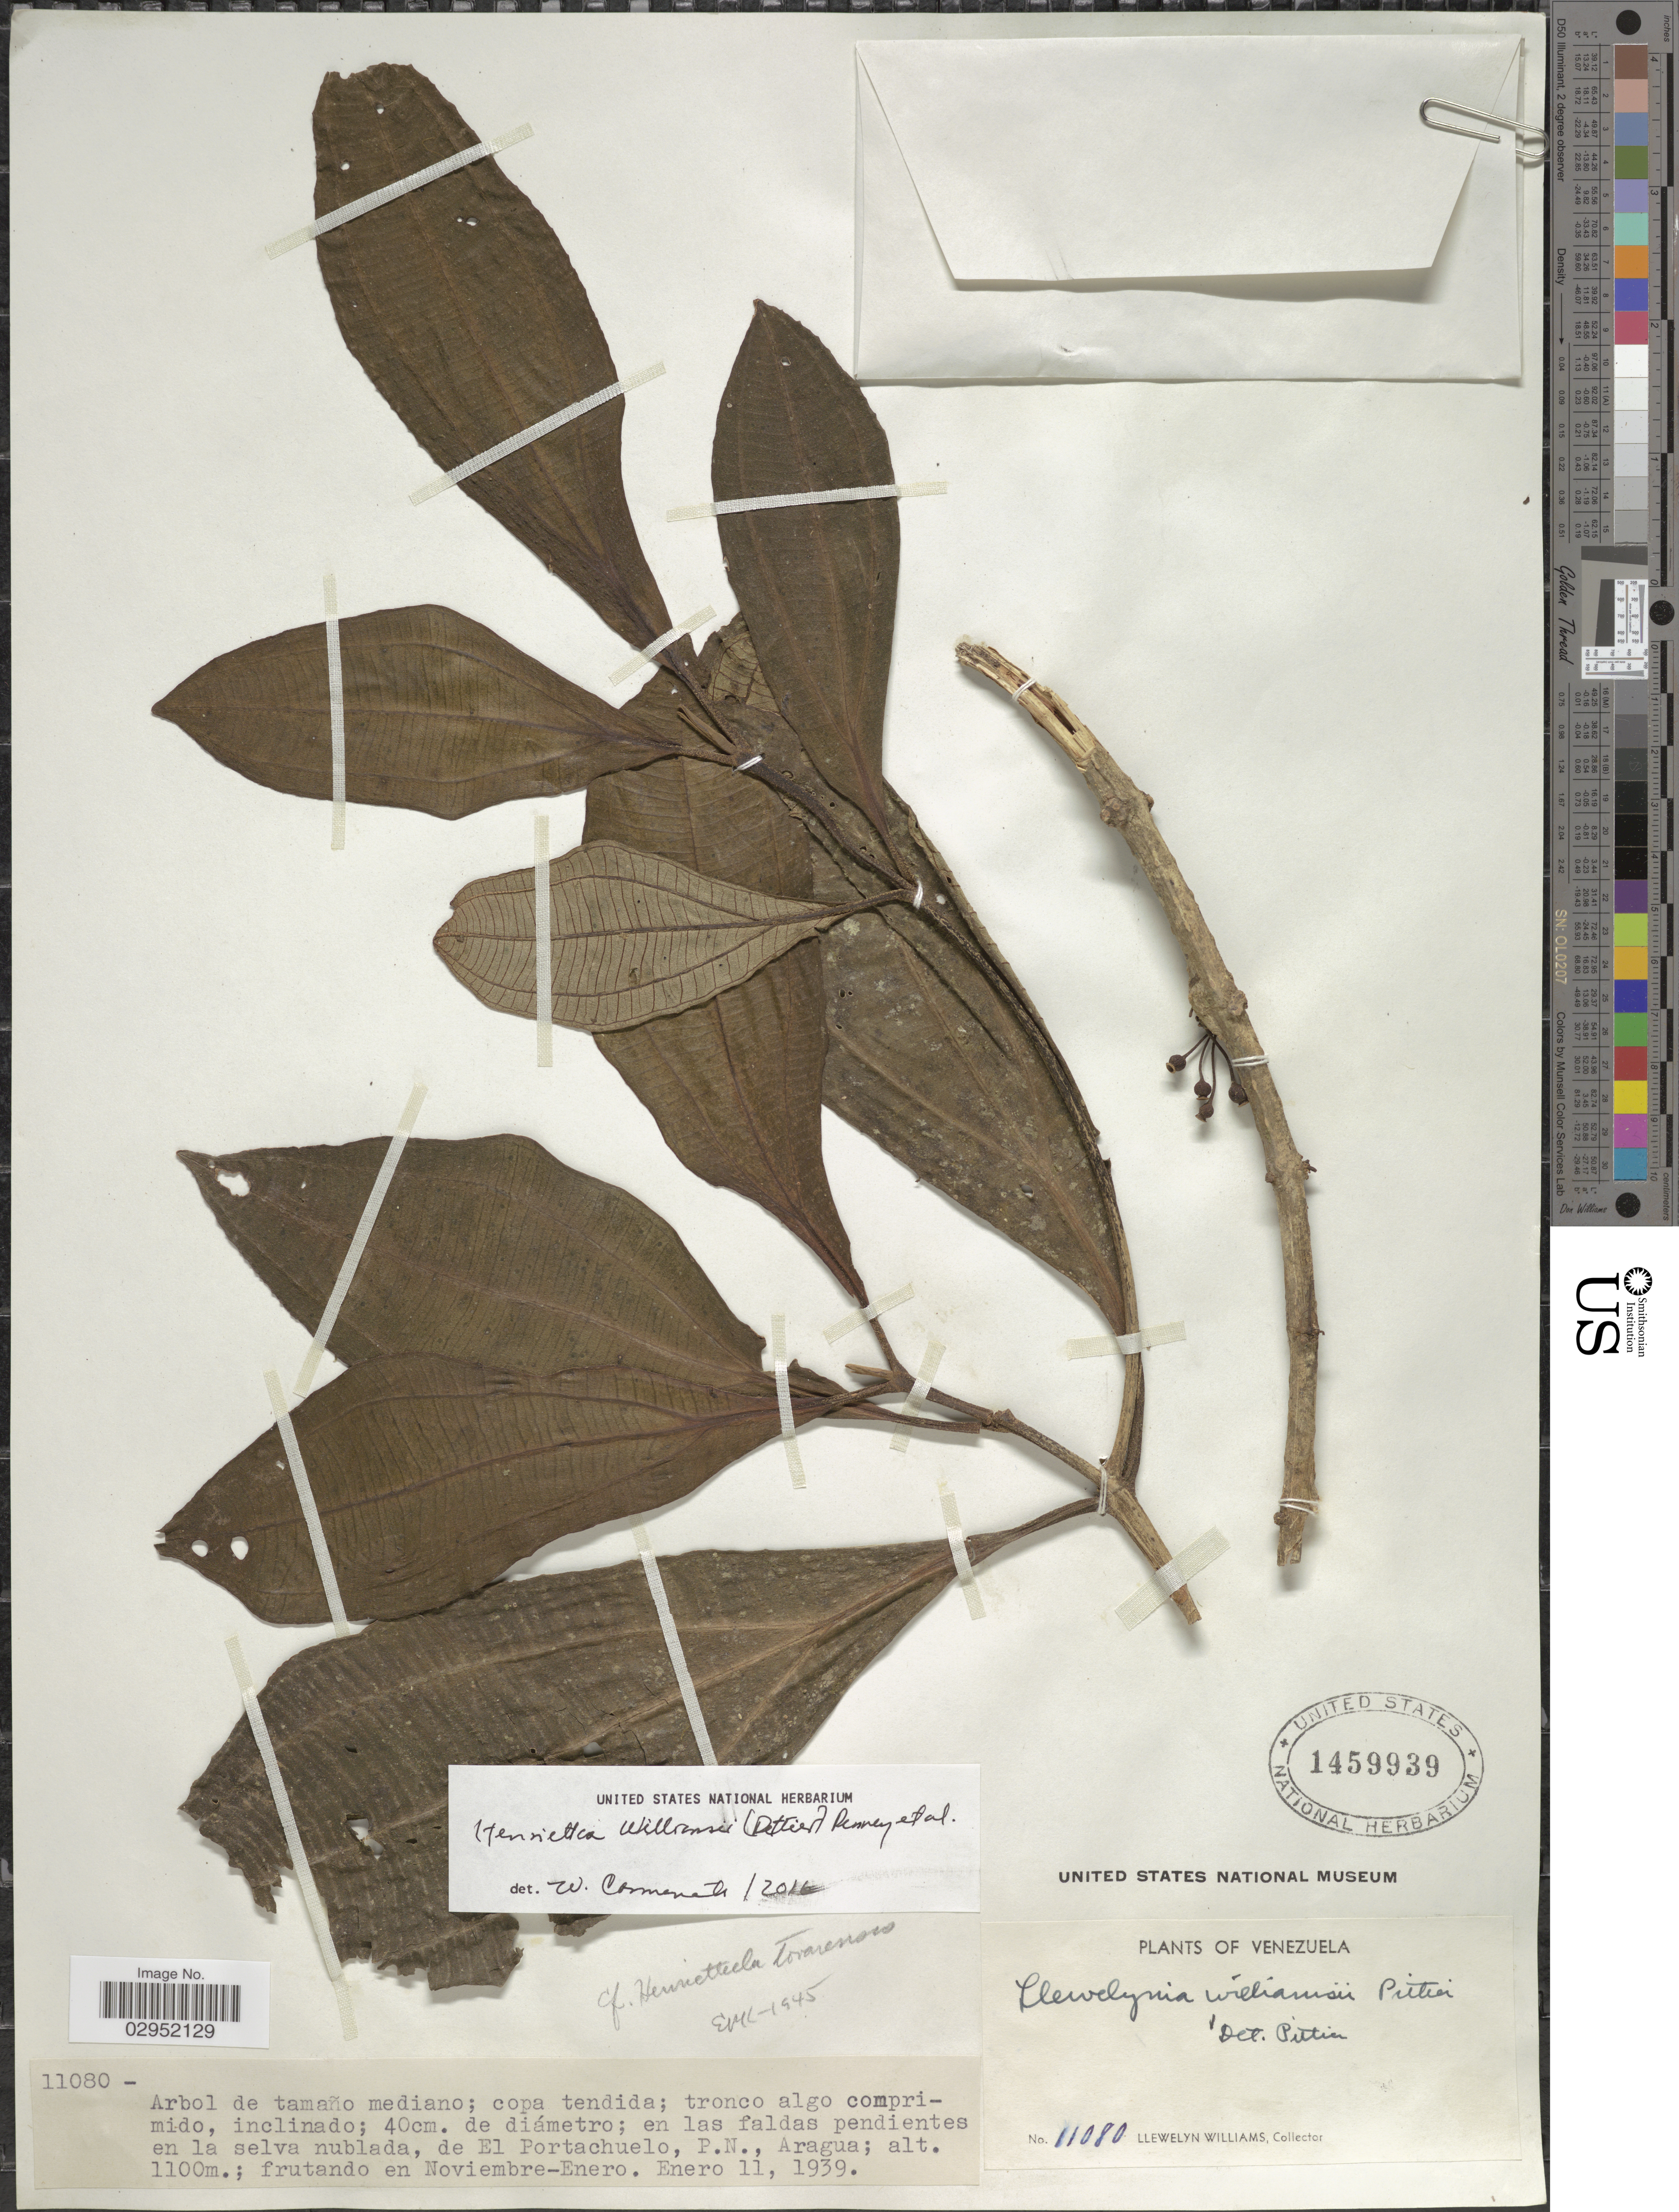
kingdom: Plantae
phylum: Tracheophyta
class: Magnoliopsida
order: Myrtales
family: Melastomataceae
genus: Henriettea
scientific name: Henriettea williamsii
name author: (Pittier) Penneys et al.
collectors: Ll. Williams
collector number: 11080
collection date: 1939-01-11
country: Venezuela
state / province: Aragua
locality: El Portachuelo, P.N.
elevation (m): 1100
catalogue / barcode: US 1459939